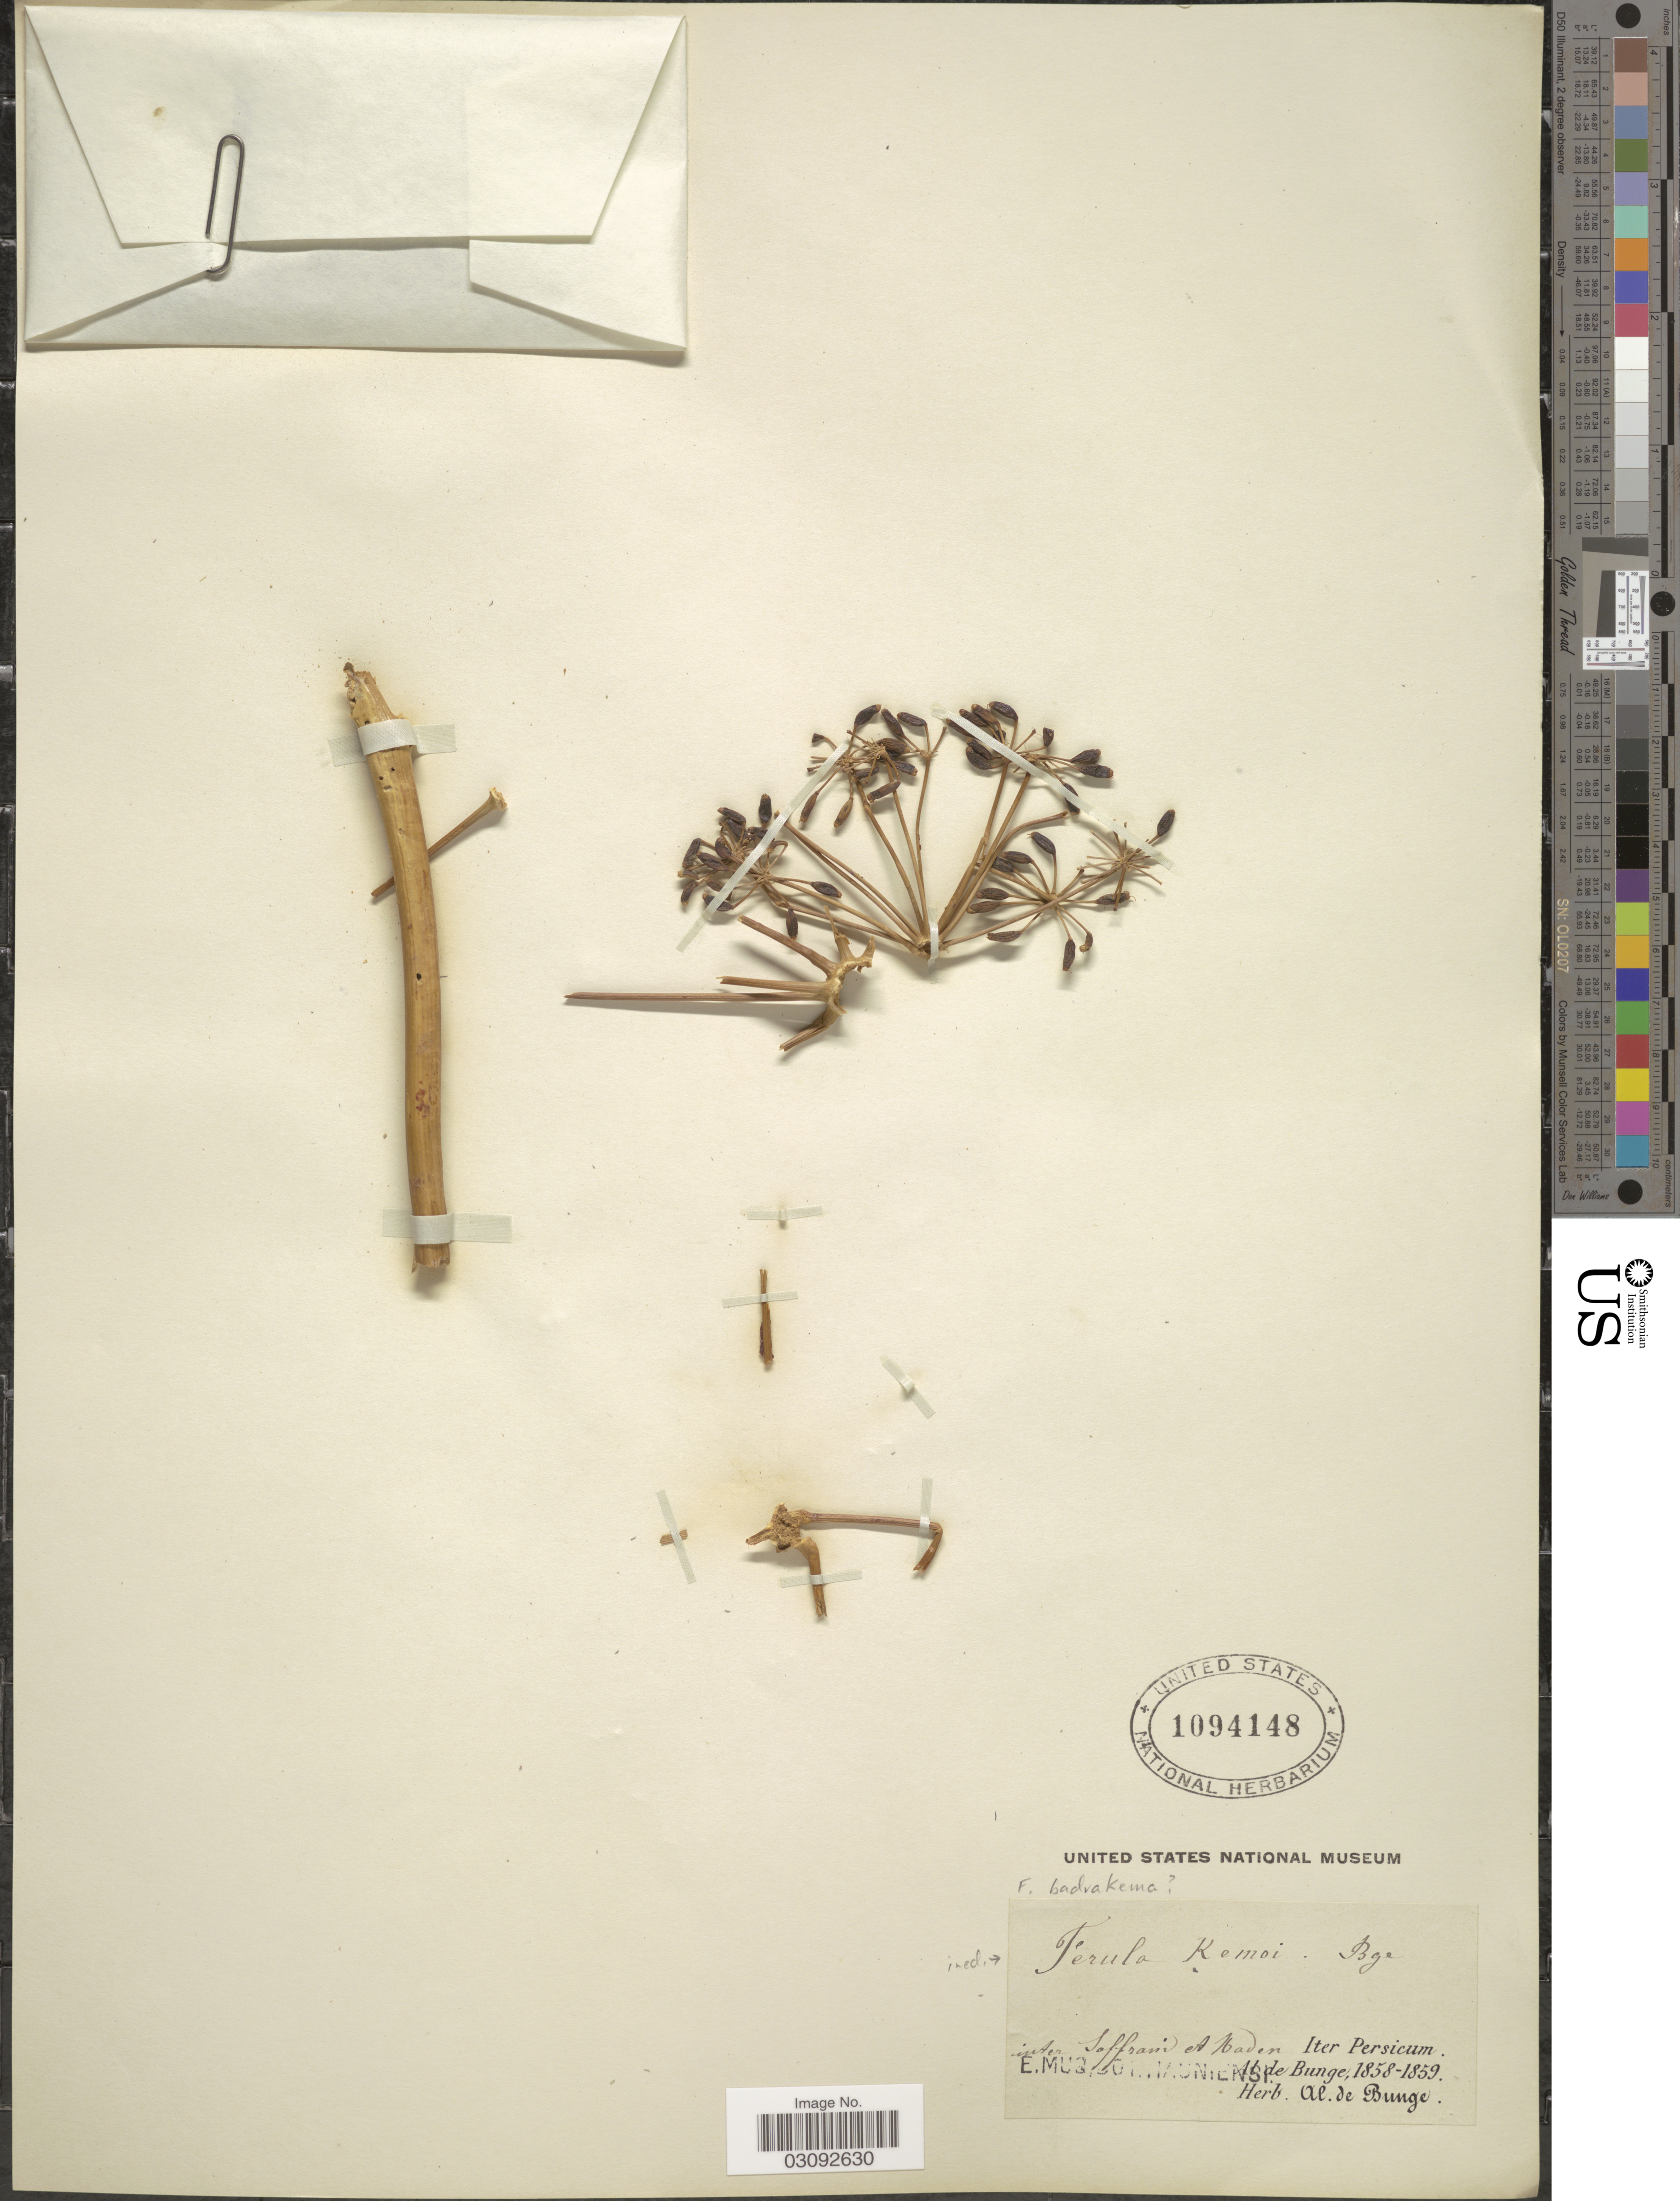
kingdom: Plantae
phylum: Tracheophyta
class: Magnoliopsida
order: Apiales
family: Apiaceae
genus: Ferula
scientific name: Ferula badrakema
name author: Koso-Pol.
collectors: A. de Bunge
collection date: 1858/1859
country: Iran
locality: Inter Saffrani et baden. [interpreted] Persicum.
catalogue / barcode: US 1094148